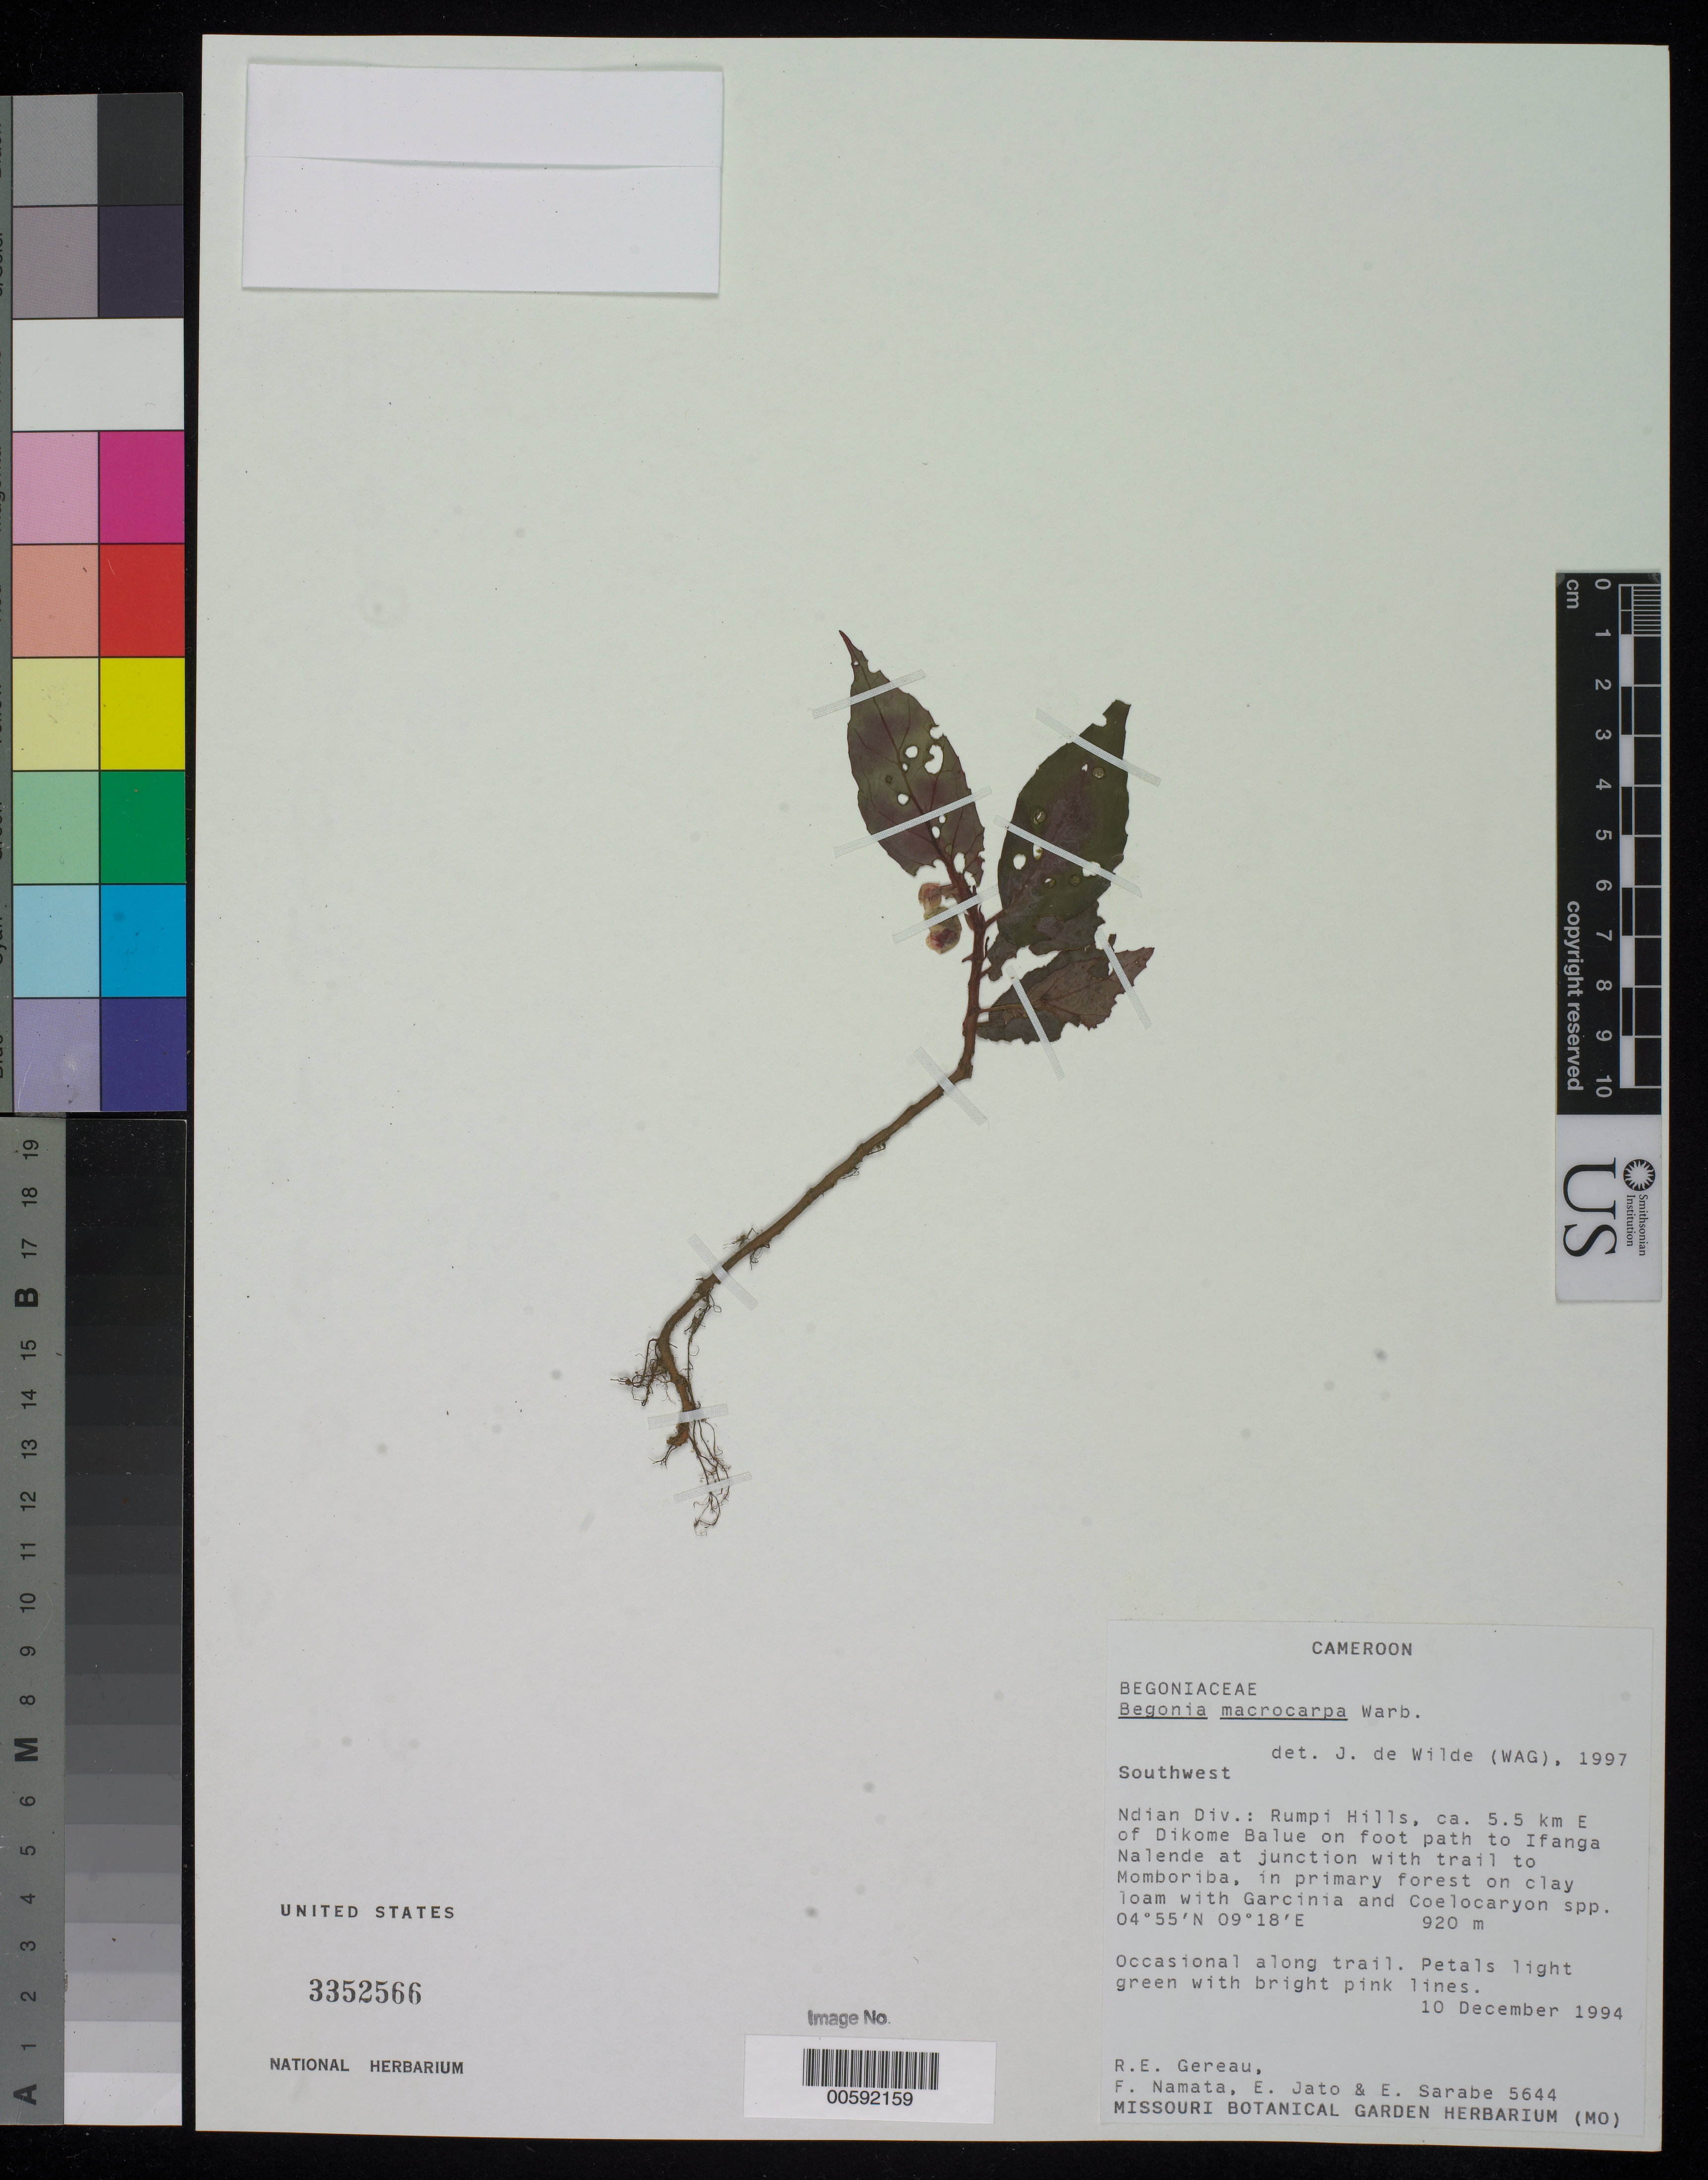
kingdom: Plantae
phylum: Tracheophyta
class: Magnoliopsida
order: Cucurbitales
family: Begoniaceae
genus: Begonia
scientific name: Begonia macrocarpa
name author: Warb.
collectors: R. E. Gereau, F. Namata, E. Jato & E. Sarabe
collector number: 5644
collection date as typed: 10 Dec 1994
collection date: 1994-12-10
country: Cameroon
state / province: Sud-Ouest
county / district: Ndian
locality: Ndian div., rumpi hills, e of dikome balue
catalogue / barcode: US 3352566